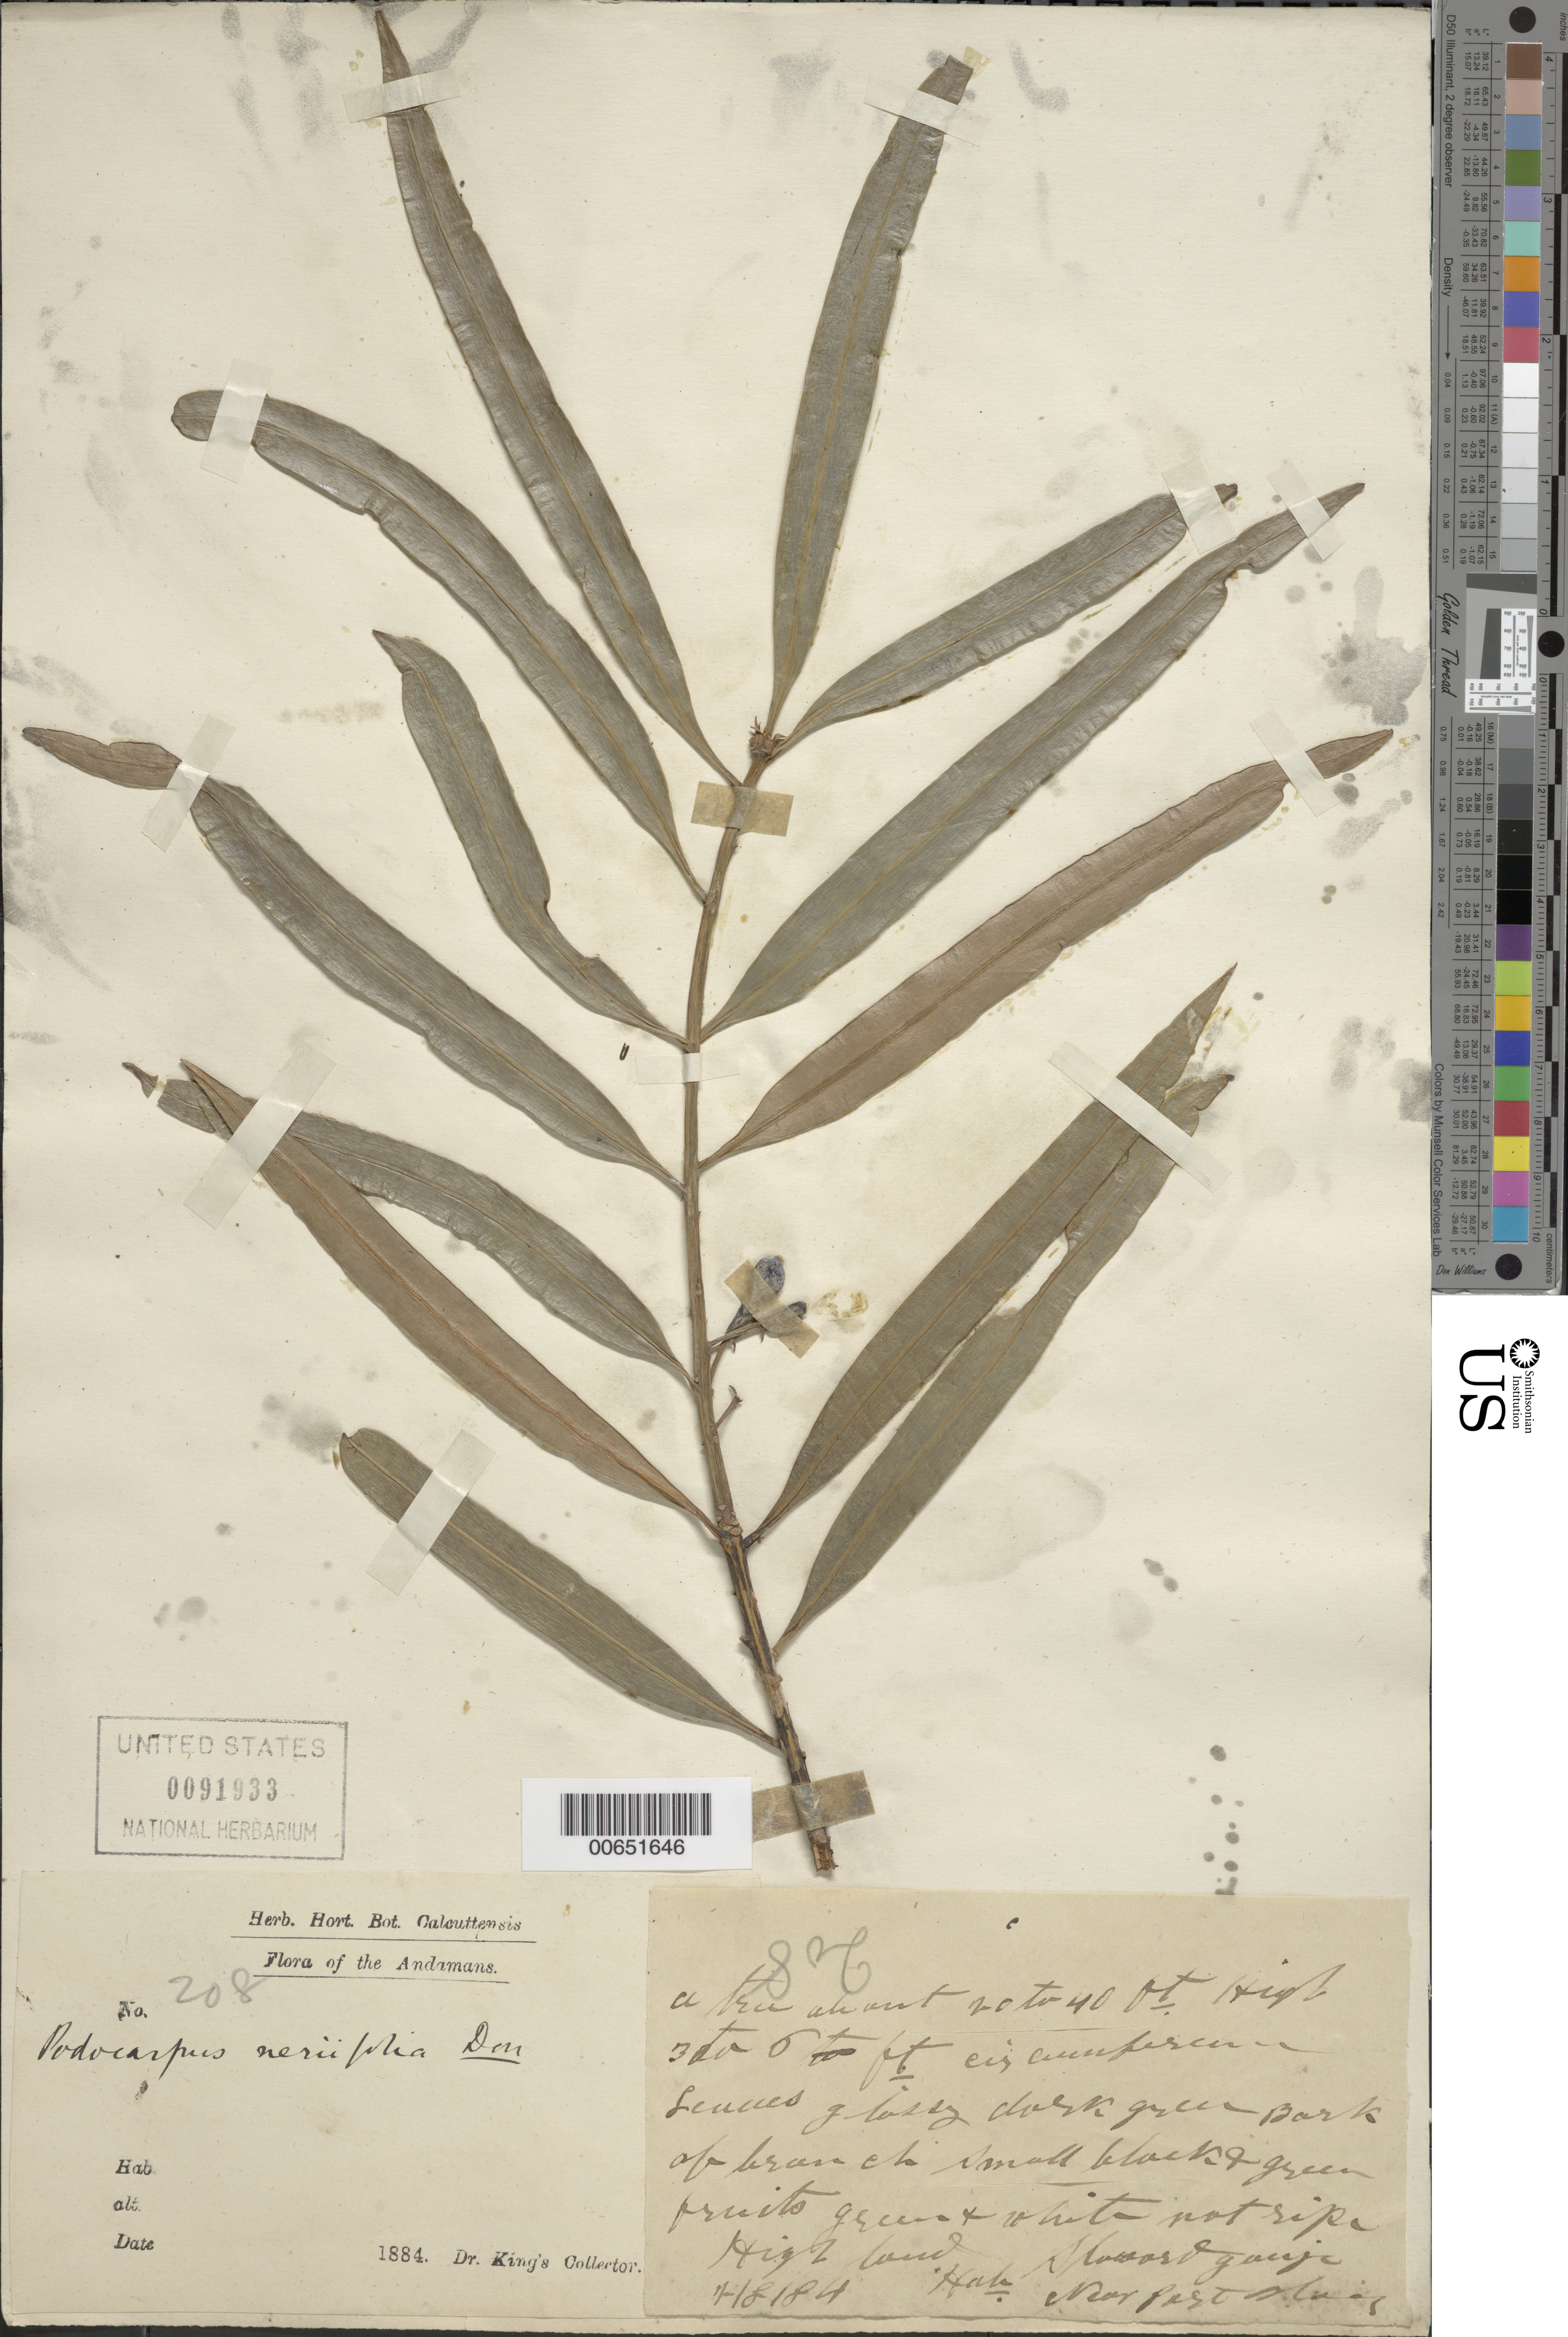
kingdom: Plantae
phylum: Tracheophyta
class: Pinopsida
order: Pinales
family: Podocarpaceae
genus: Podocarpus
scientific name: Podocarpus neriifolius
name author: D. Don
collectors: Dr. King's collector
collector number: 208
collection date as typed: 1884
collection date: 1884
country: India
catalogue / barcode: US 91933